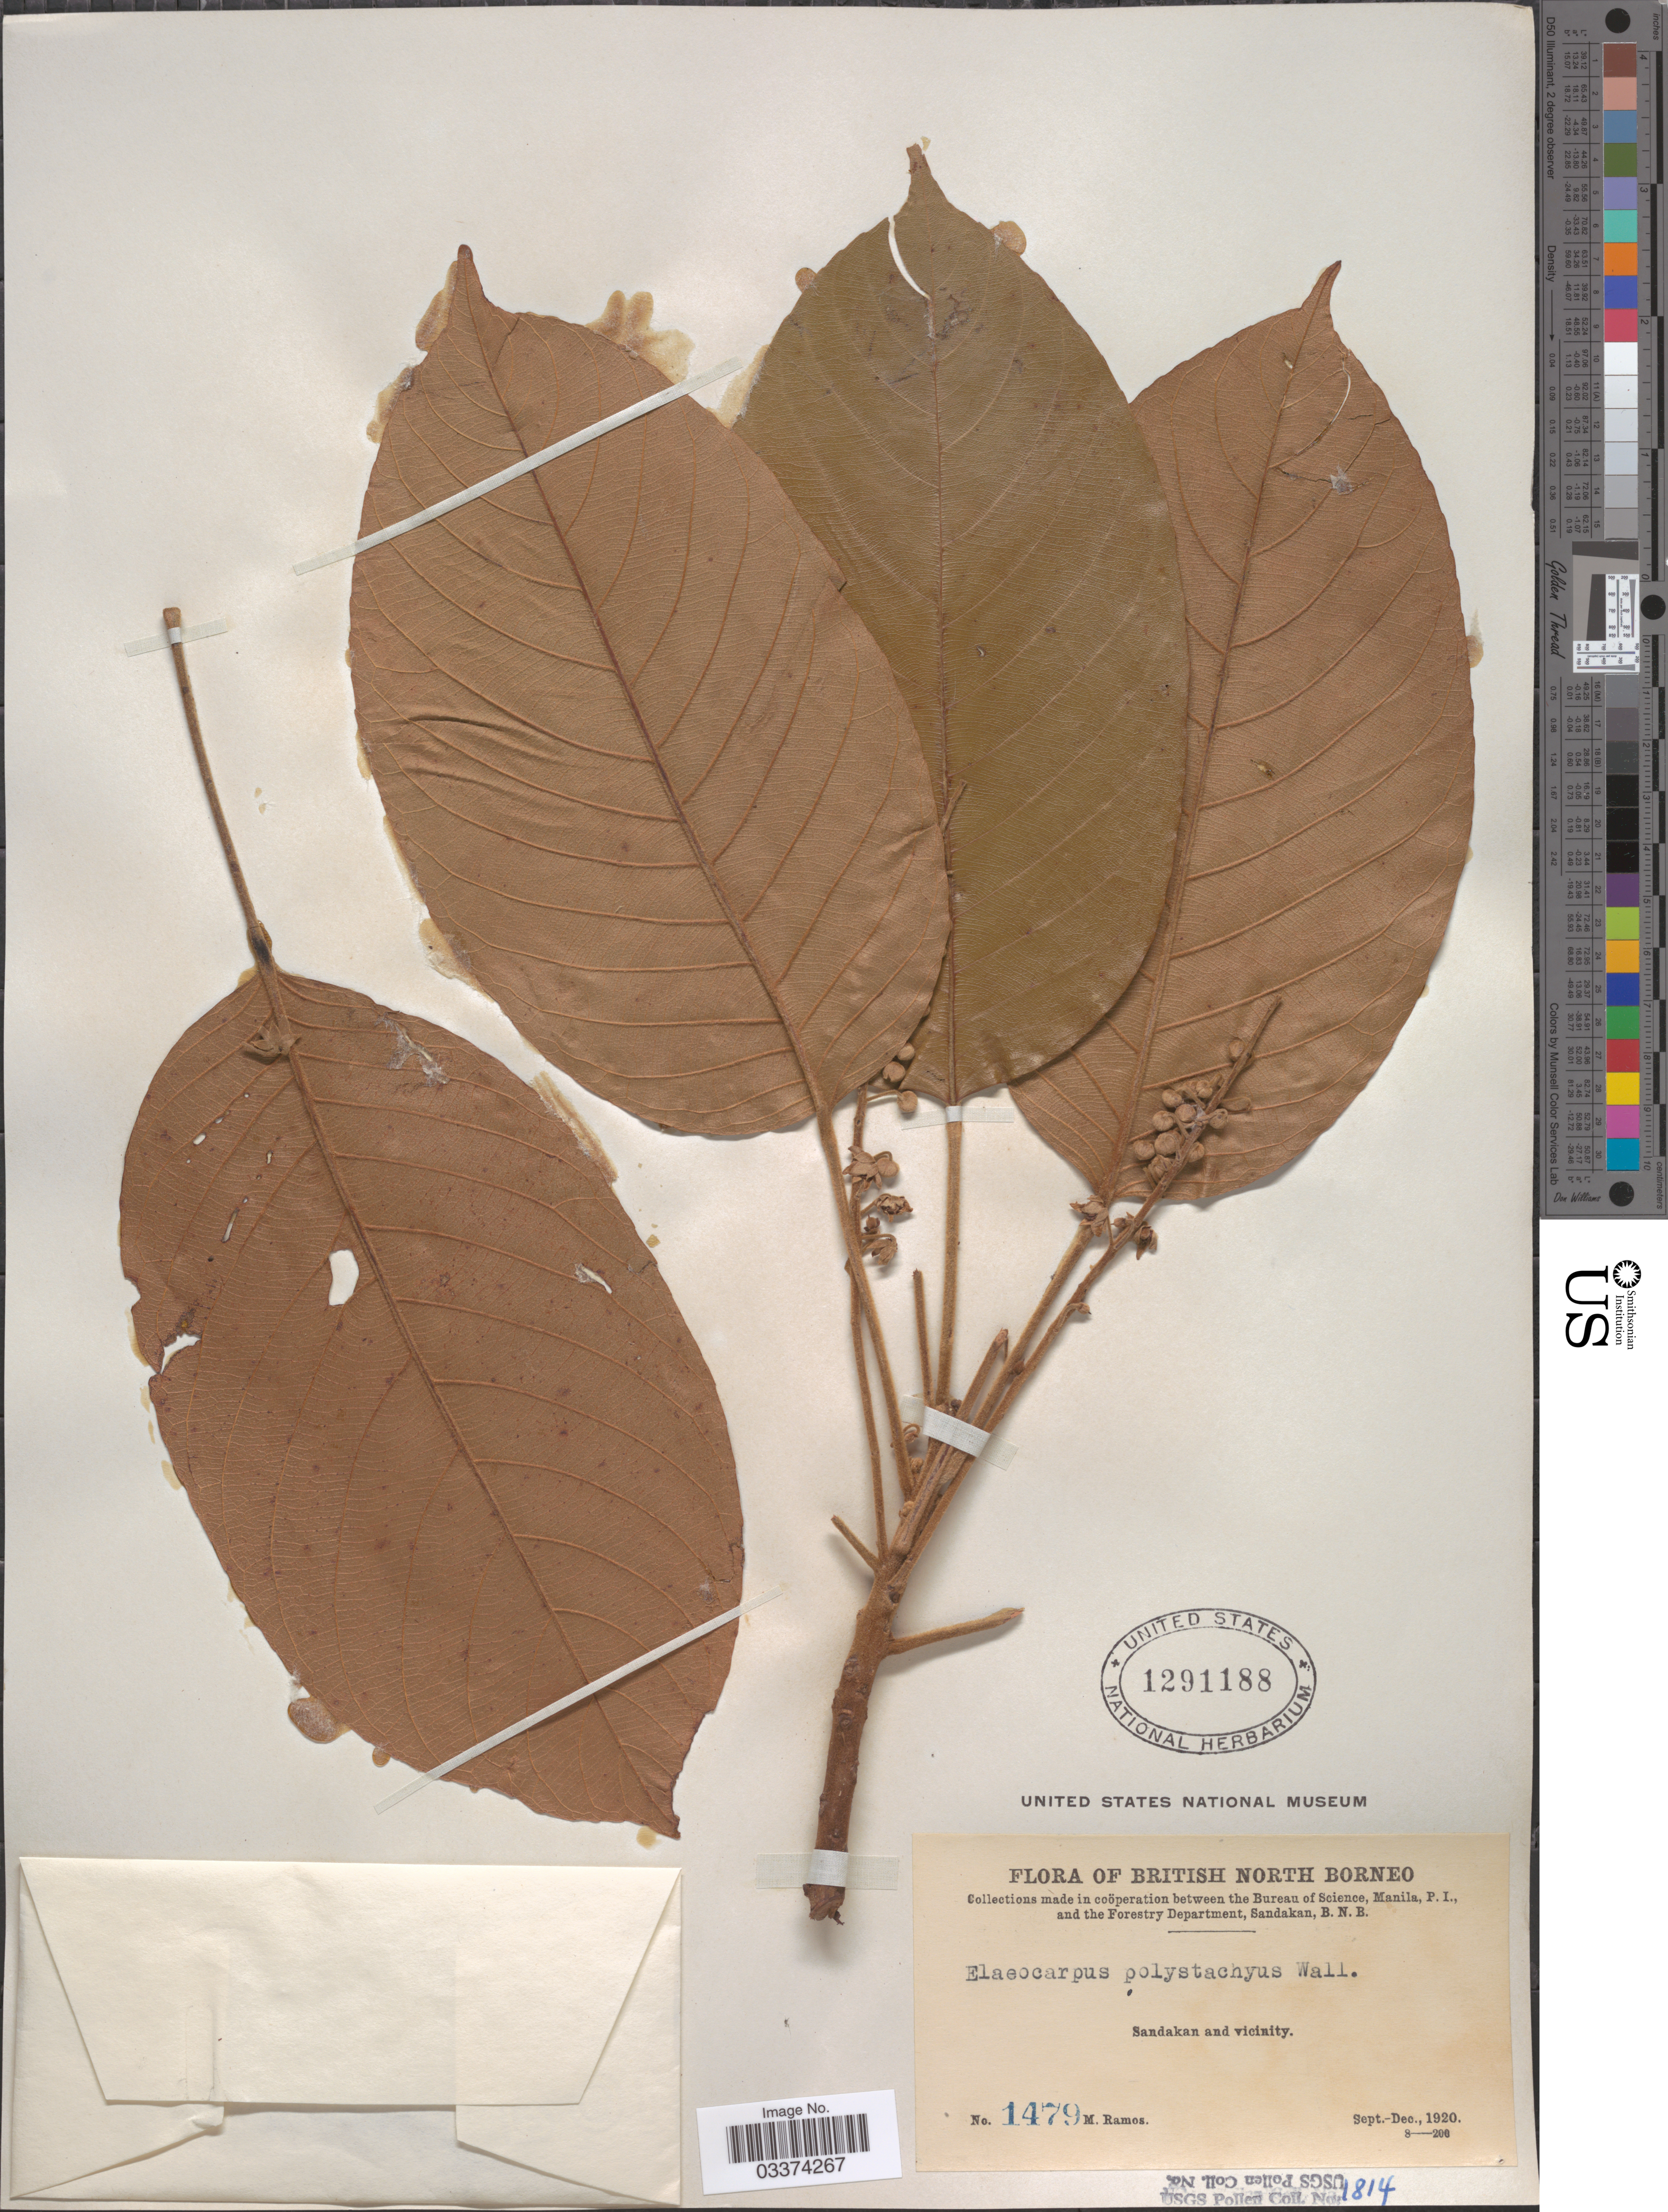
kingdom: Plantae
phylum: Tracheophyta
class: Magnoliopsida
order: Oxalidales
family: Elaeocarpaceae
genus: Elaeocarpus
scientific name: Elaeocarpus clementis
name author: Merr.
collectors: M. Ramos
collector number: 1479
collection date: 1920-09/1920-12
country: Malaysia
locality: British North Borneo. Sandakan and vicinity.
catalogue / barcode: US 1291188